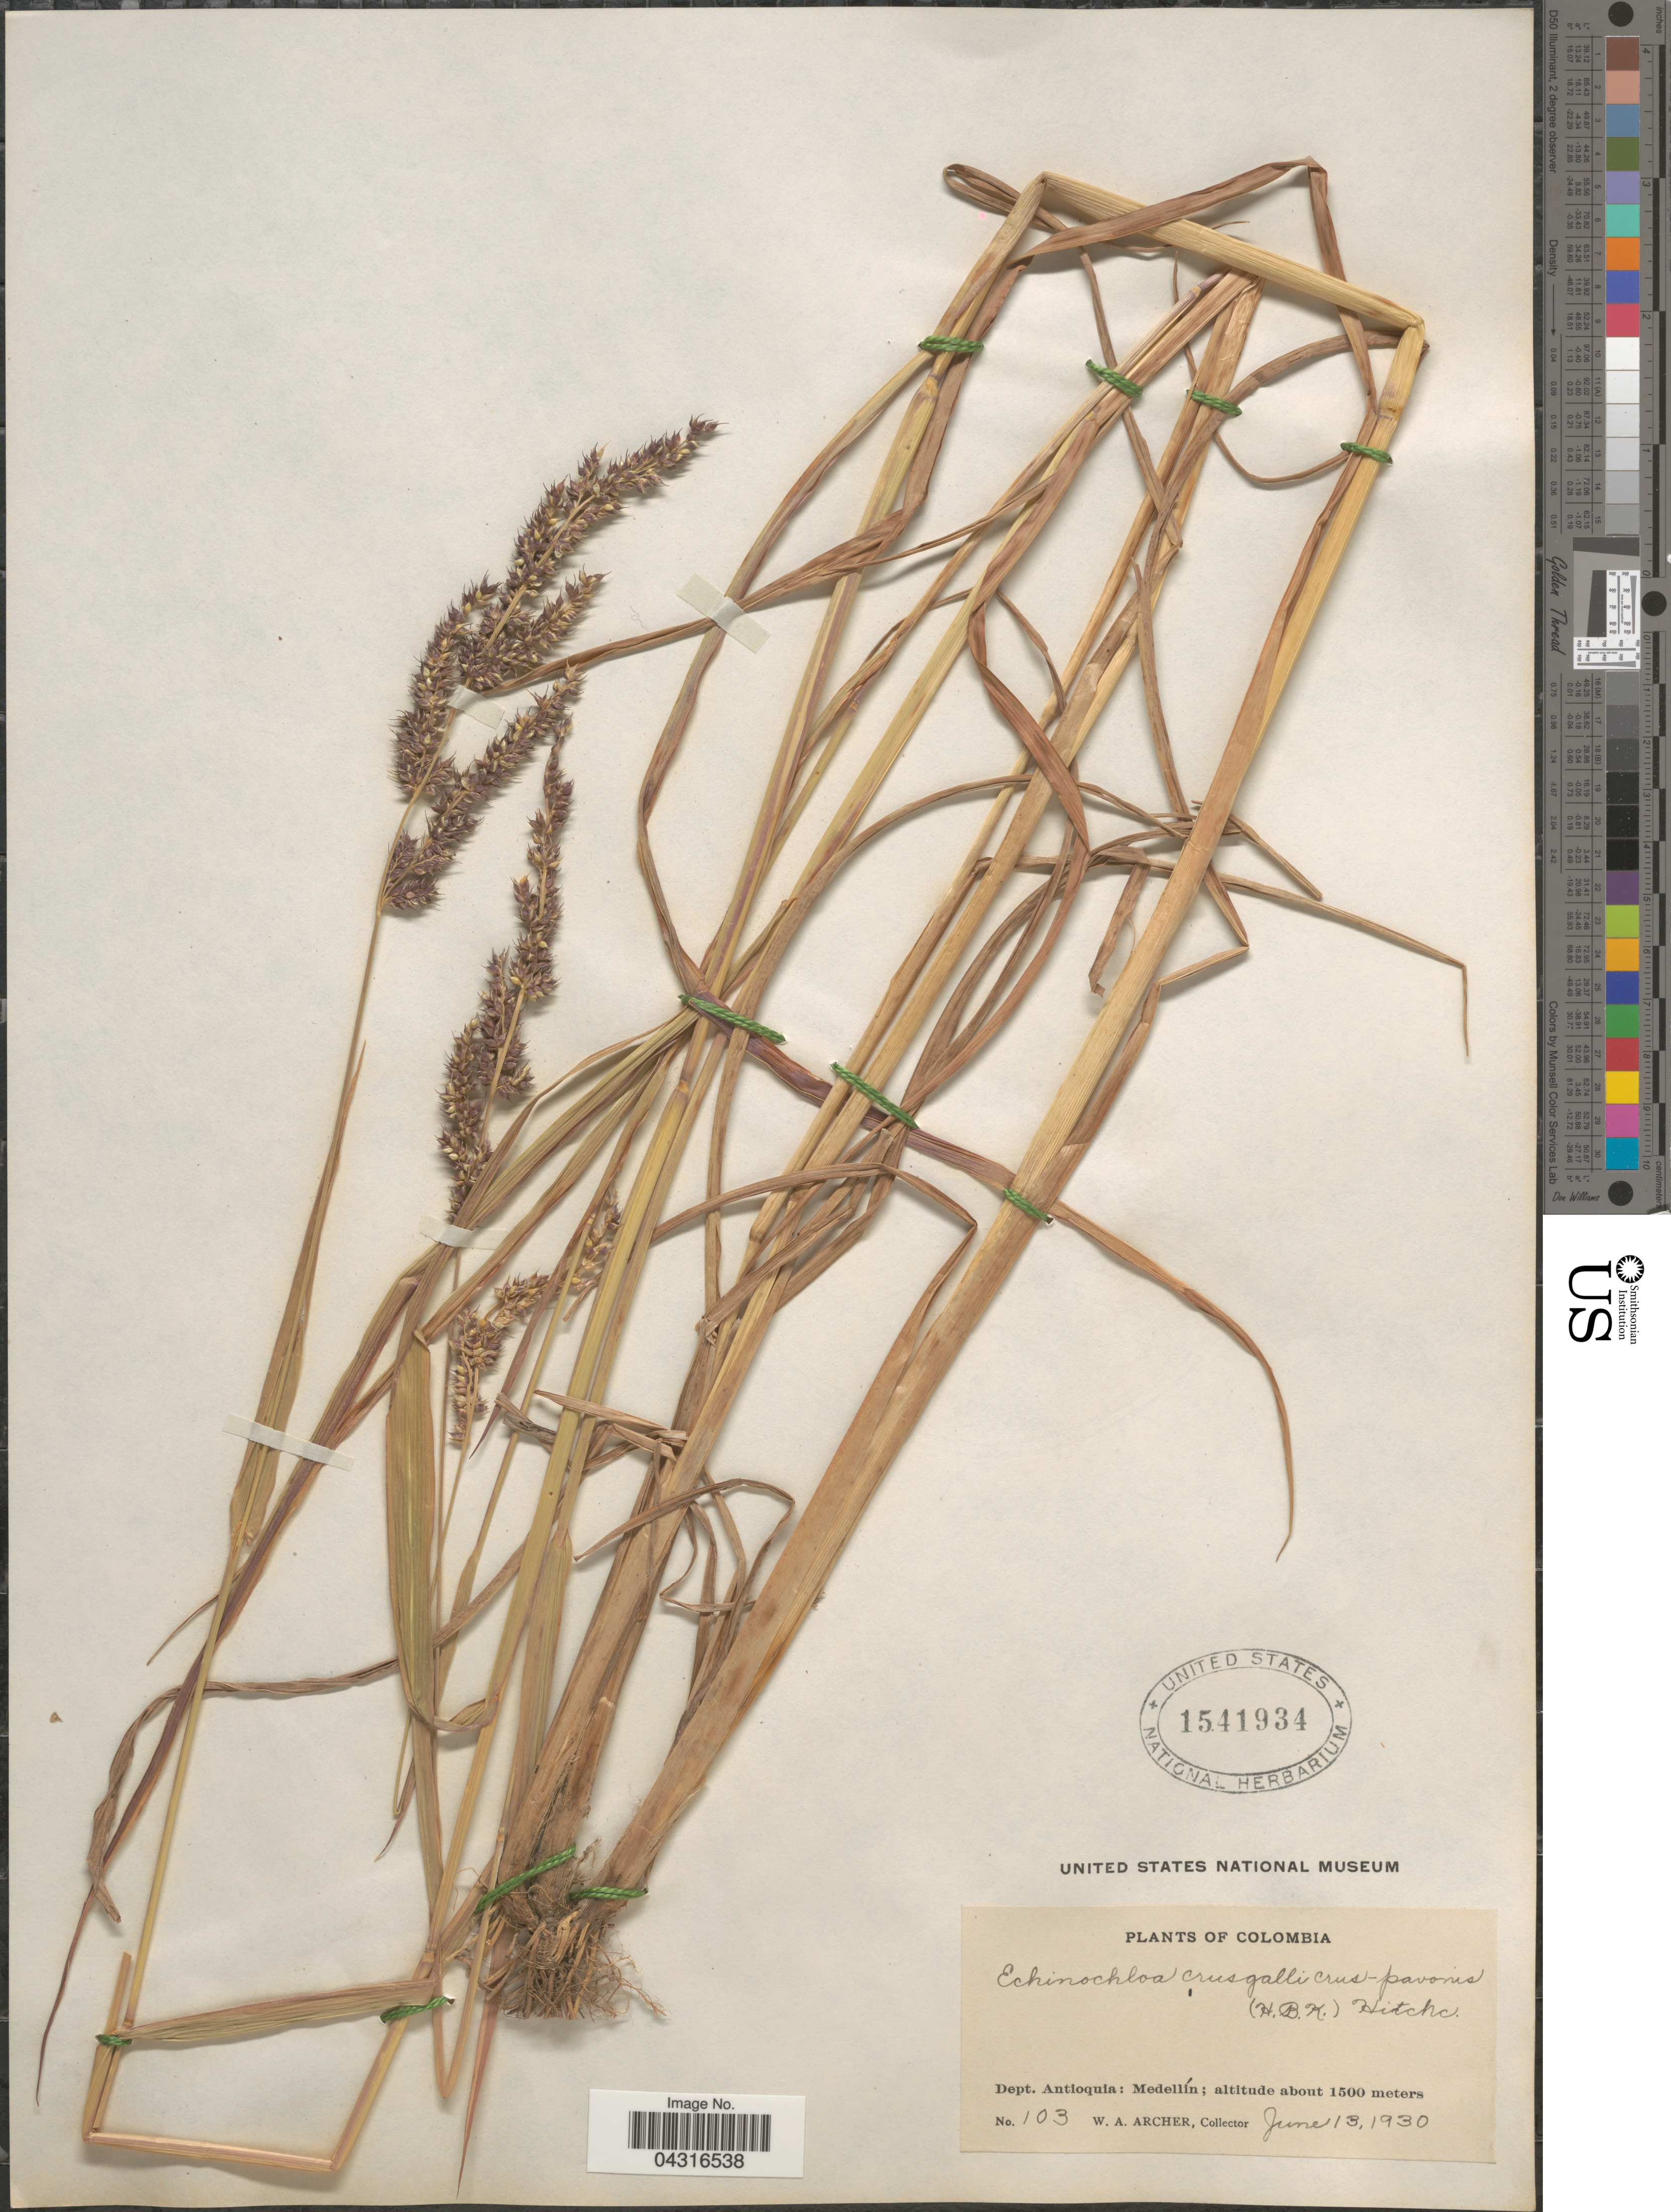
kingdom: Plantae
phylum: Tracheophyta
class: Liliopsida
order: Poales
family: Poaceae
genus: Echinochloa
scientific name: Echinochloa crus-pavonis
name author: (Kunth) Schult.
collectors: W. Archer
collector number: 103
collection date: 1930-06-13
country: Colombia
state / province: Antioquia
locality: Dept. Antioquia: Medellín.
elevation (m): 1500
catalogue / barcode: US 1541934